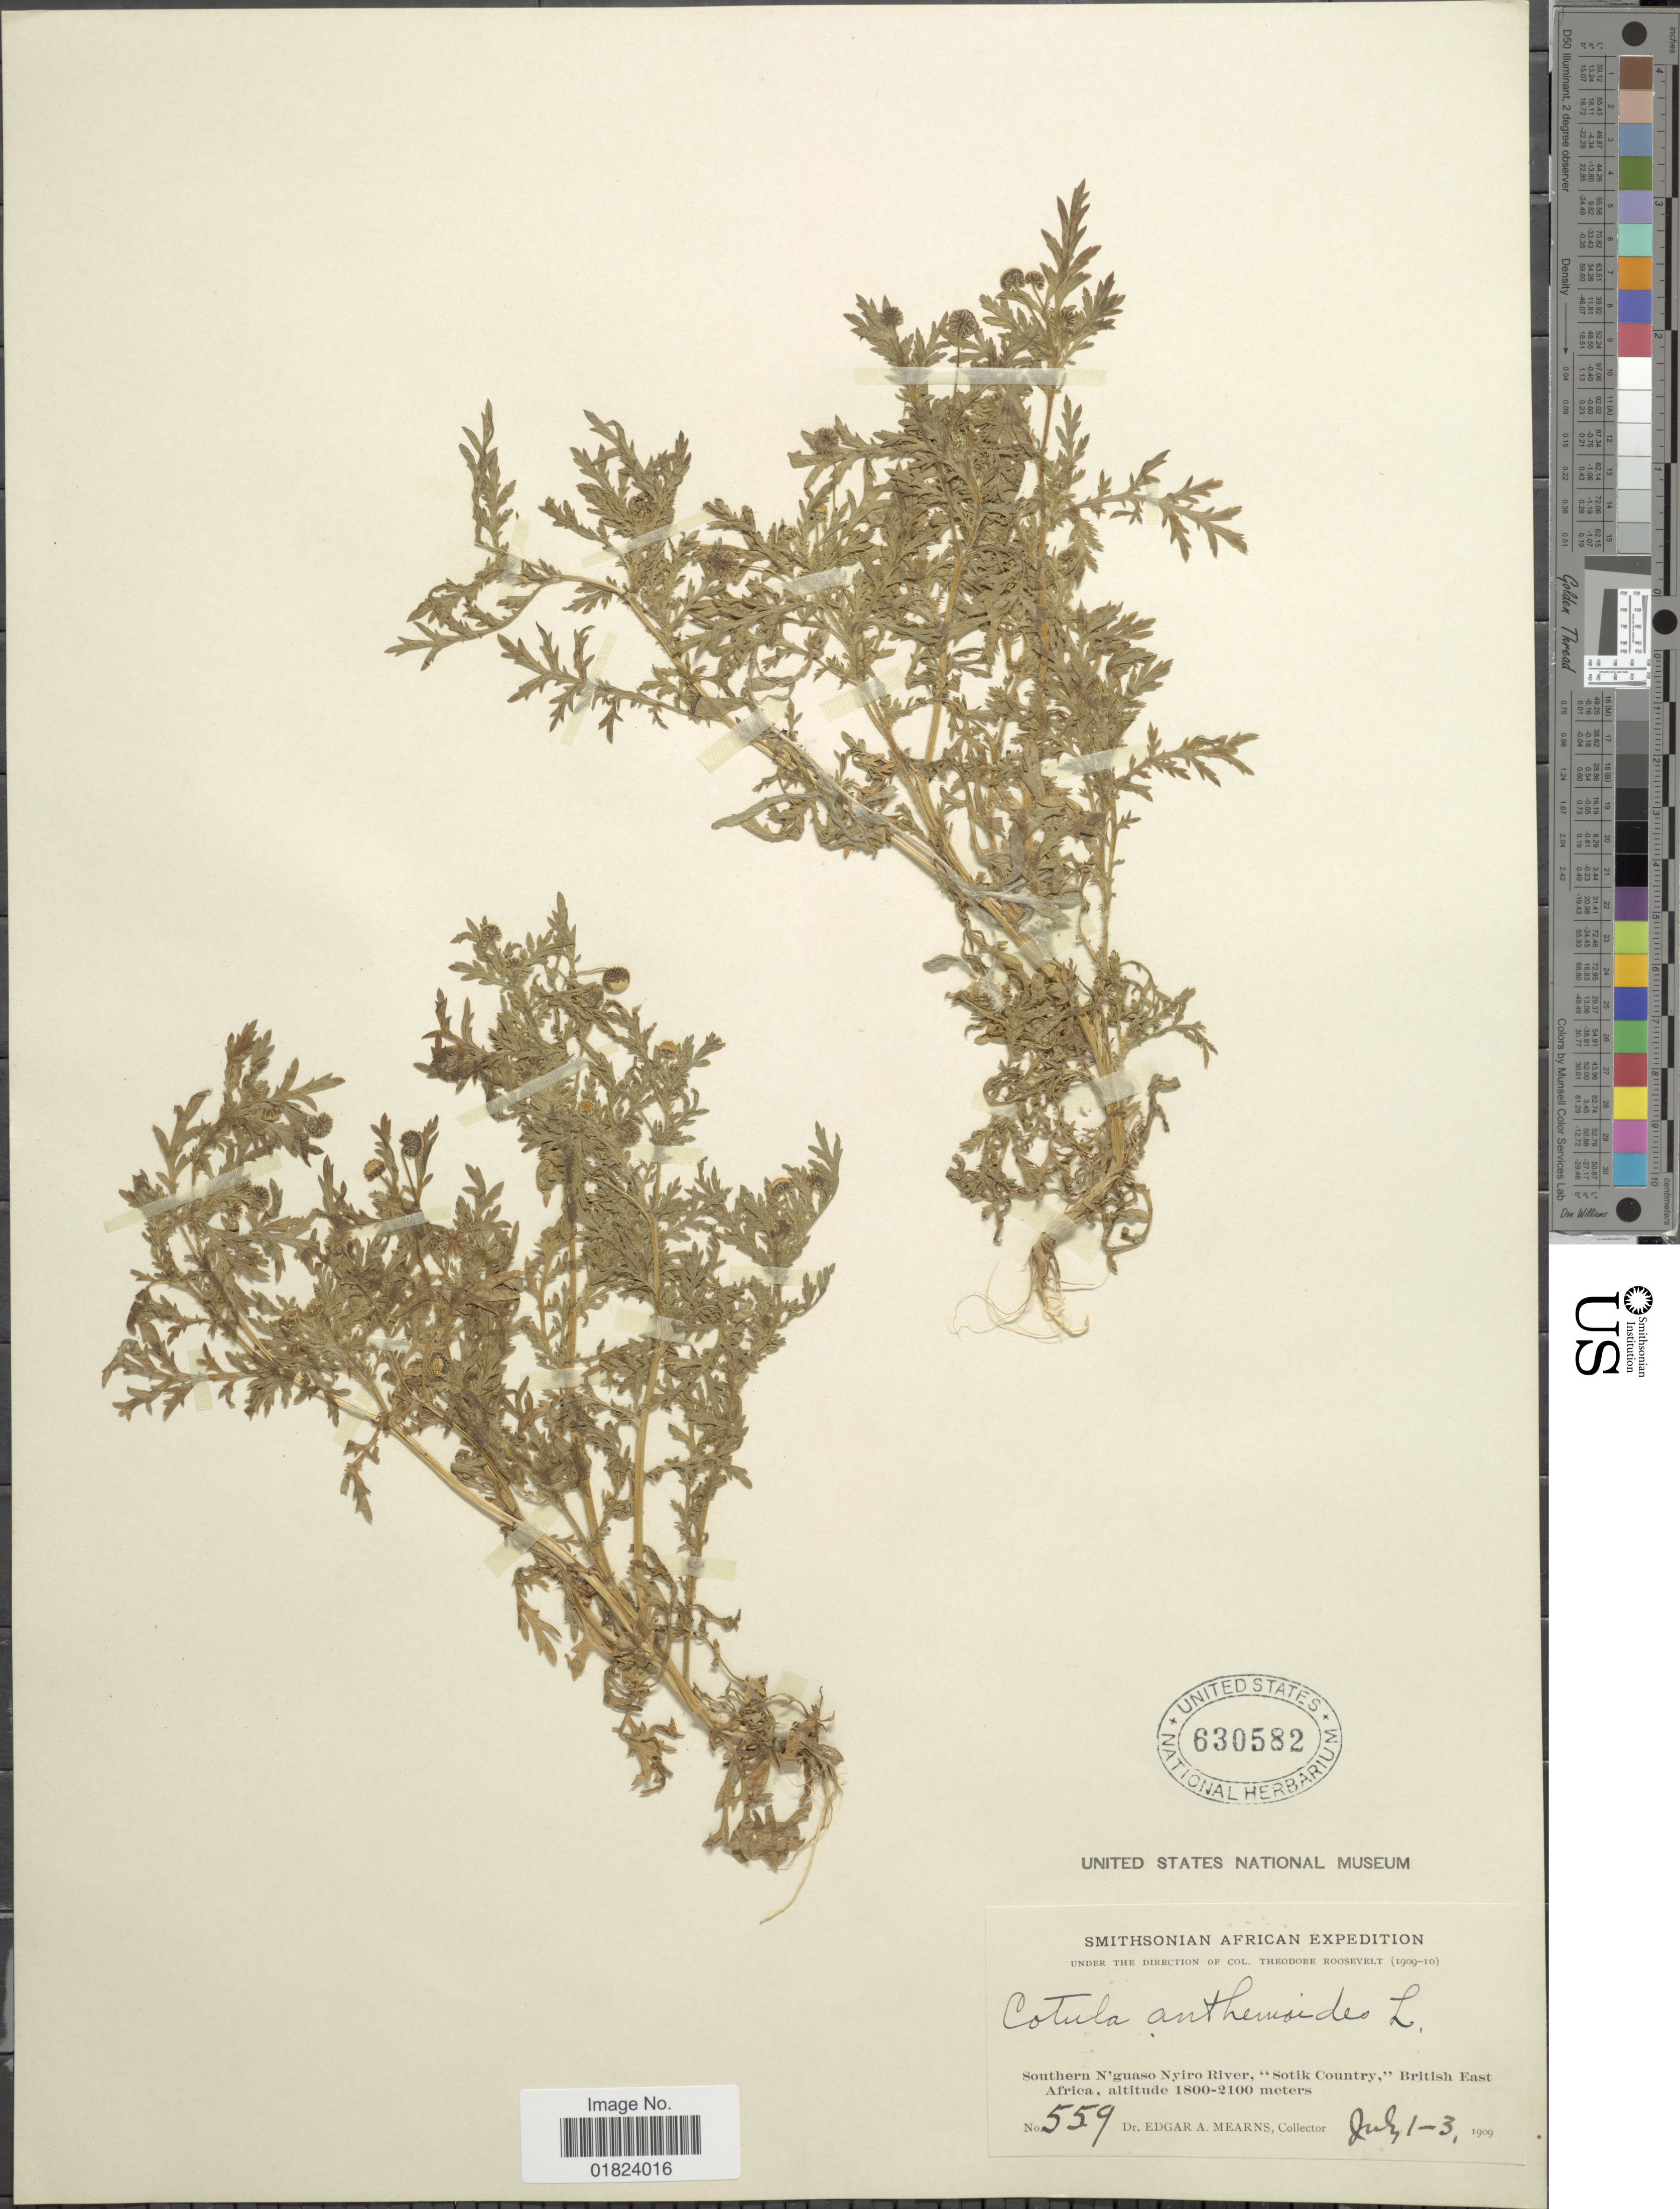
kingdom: Plantae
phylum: Tracheophyta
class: Magnoliopsida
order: Asterales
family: Asteraceae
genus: Cotula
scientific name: Cotula anthemoides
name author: L.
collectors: E. A. Mearns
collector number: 559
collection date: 1909-07-01/1909-07-03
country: Kenya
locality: Southern N'guaso Nyiro River, "Sotik Country,"British East Africa.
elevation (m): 1800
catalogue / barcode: US 630582